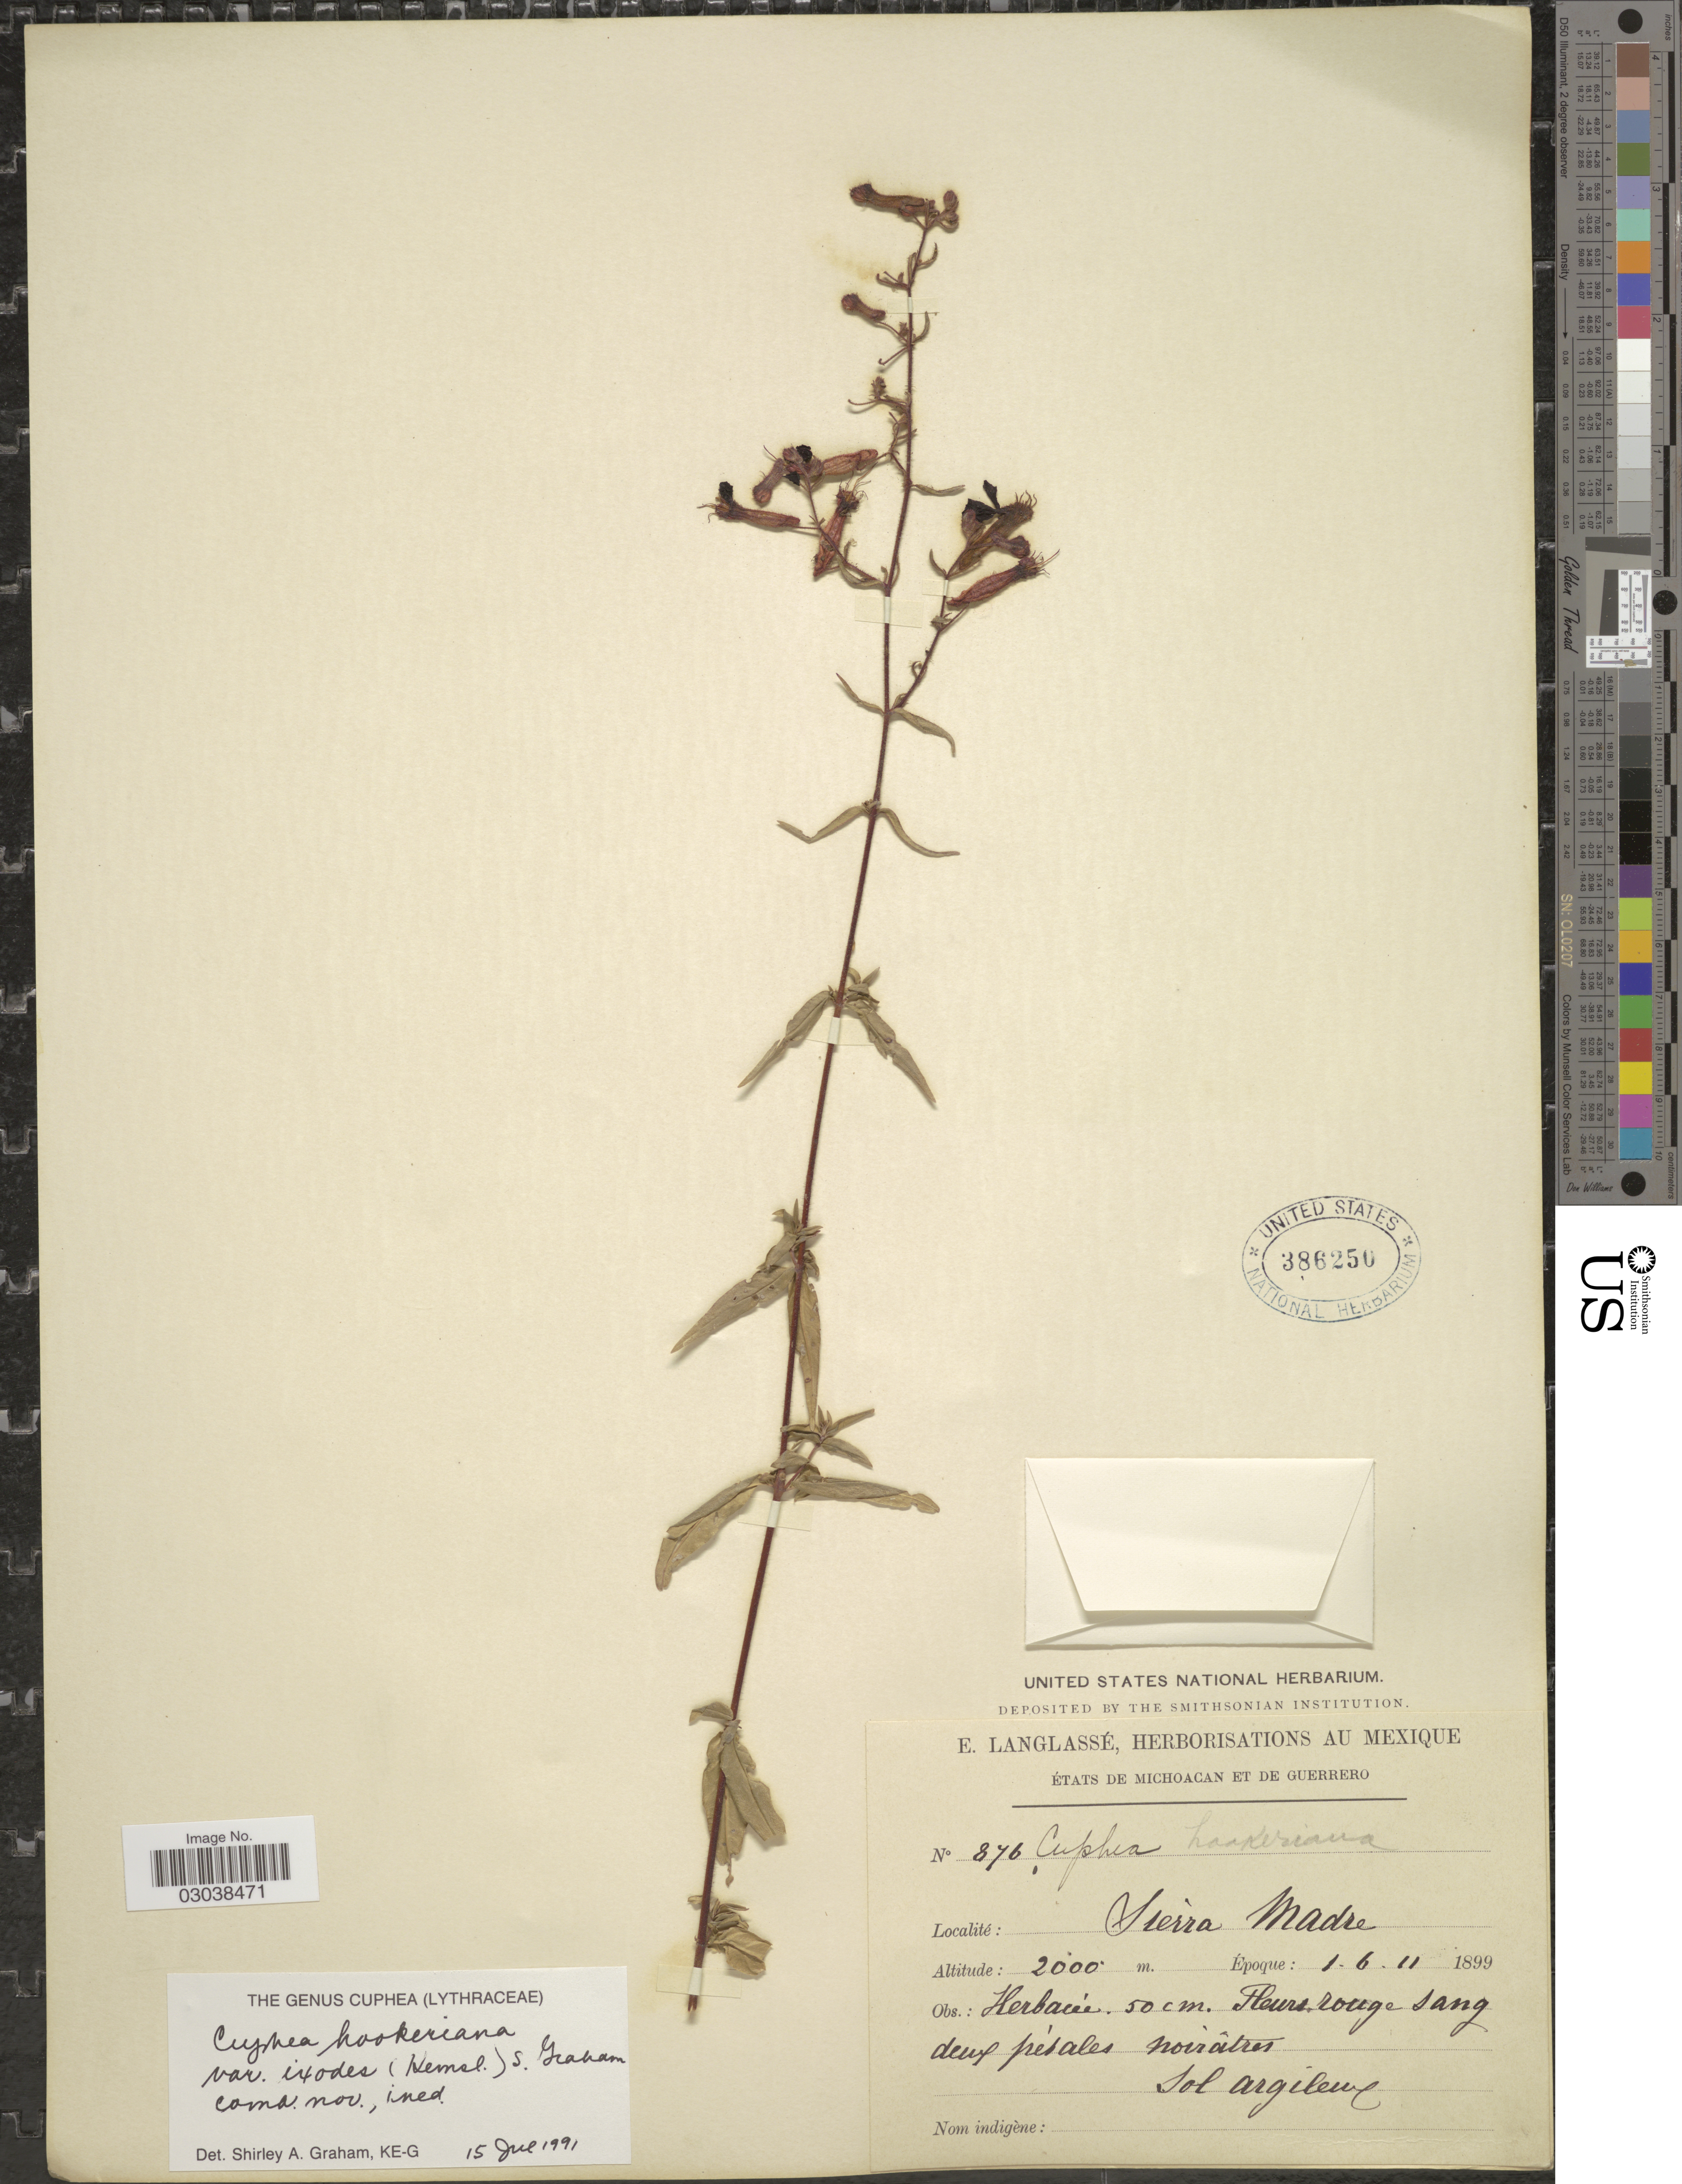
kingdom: Plantae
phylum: Tracheophyta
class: Magnoliopsida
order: Myrtales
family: Lythraceae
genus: Cuphea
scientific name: Cuphea hookeriana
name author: Walp.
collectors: E. Langlassé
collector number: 876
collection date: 1899-11-01/1899-11-06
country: Mexico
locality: États de Michoacan et de Guerrero. Sierra Madre.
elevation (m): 2000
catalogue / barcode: US 386250